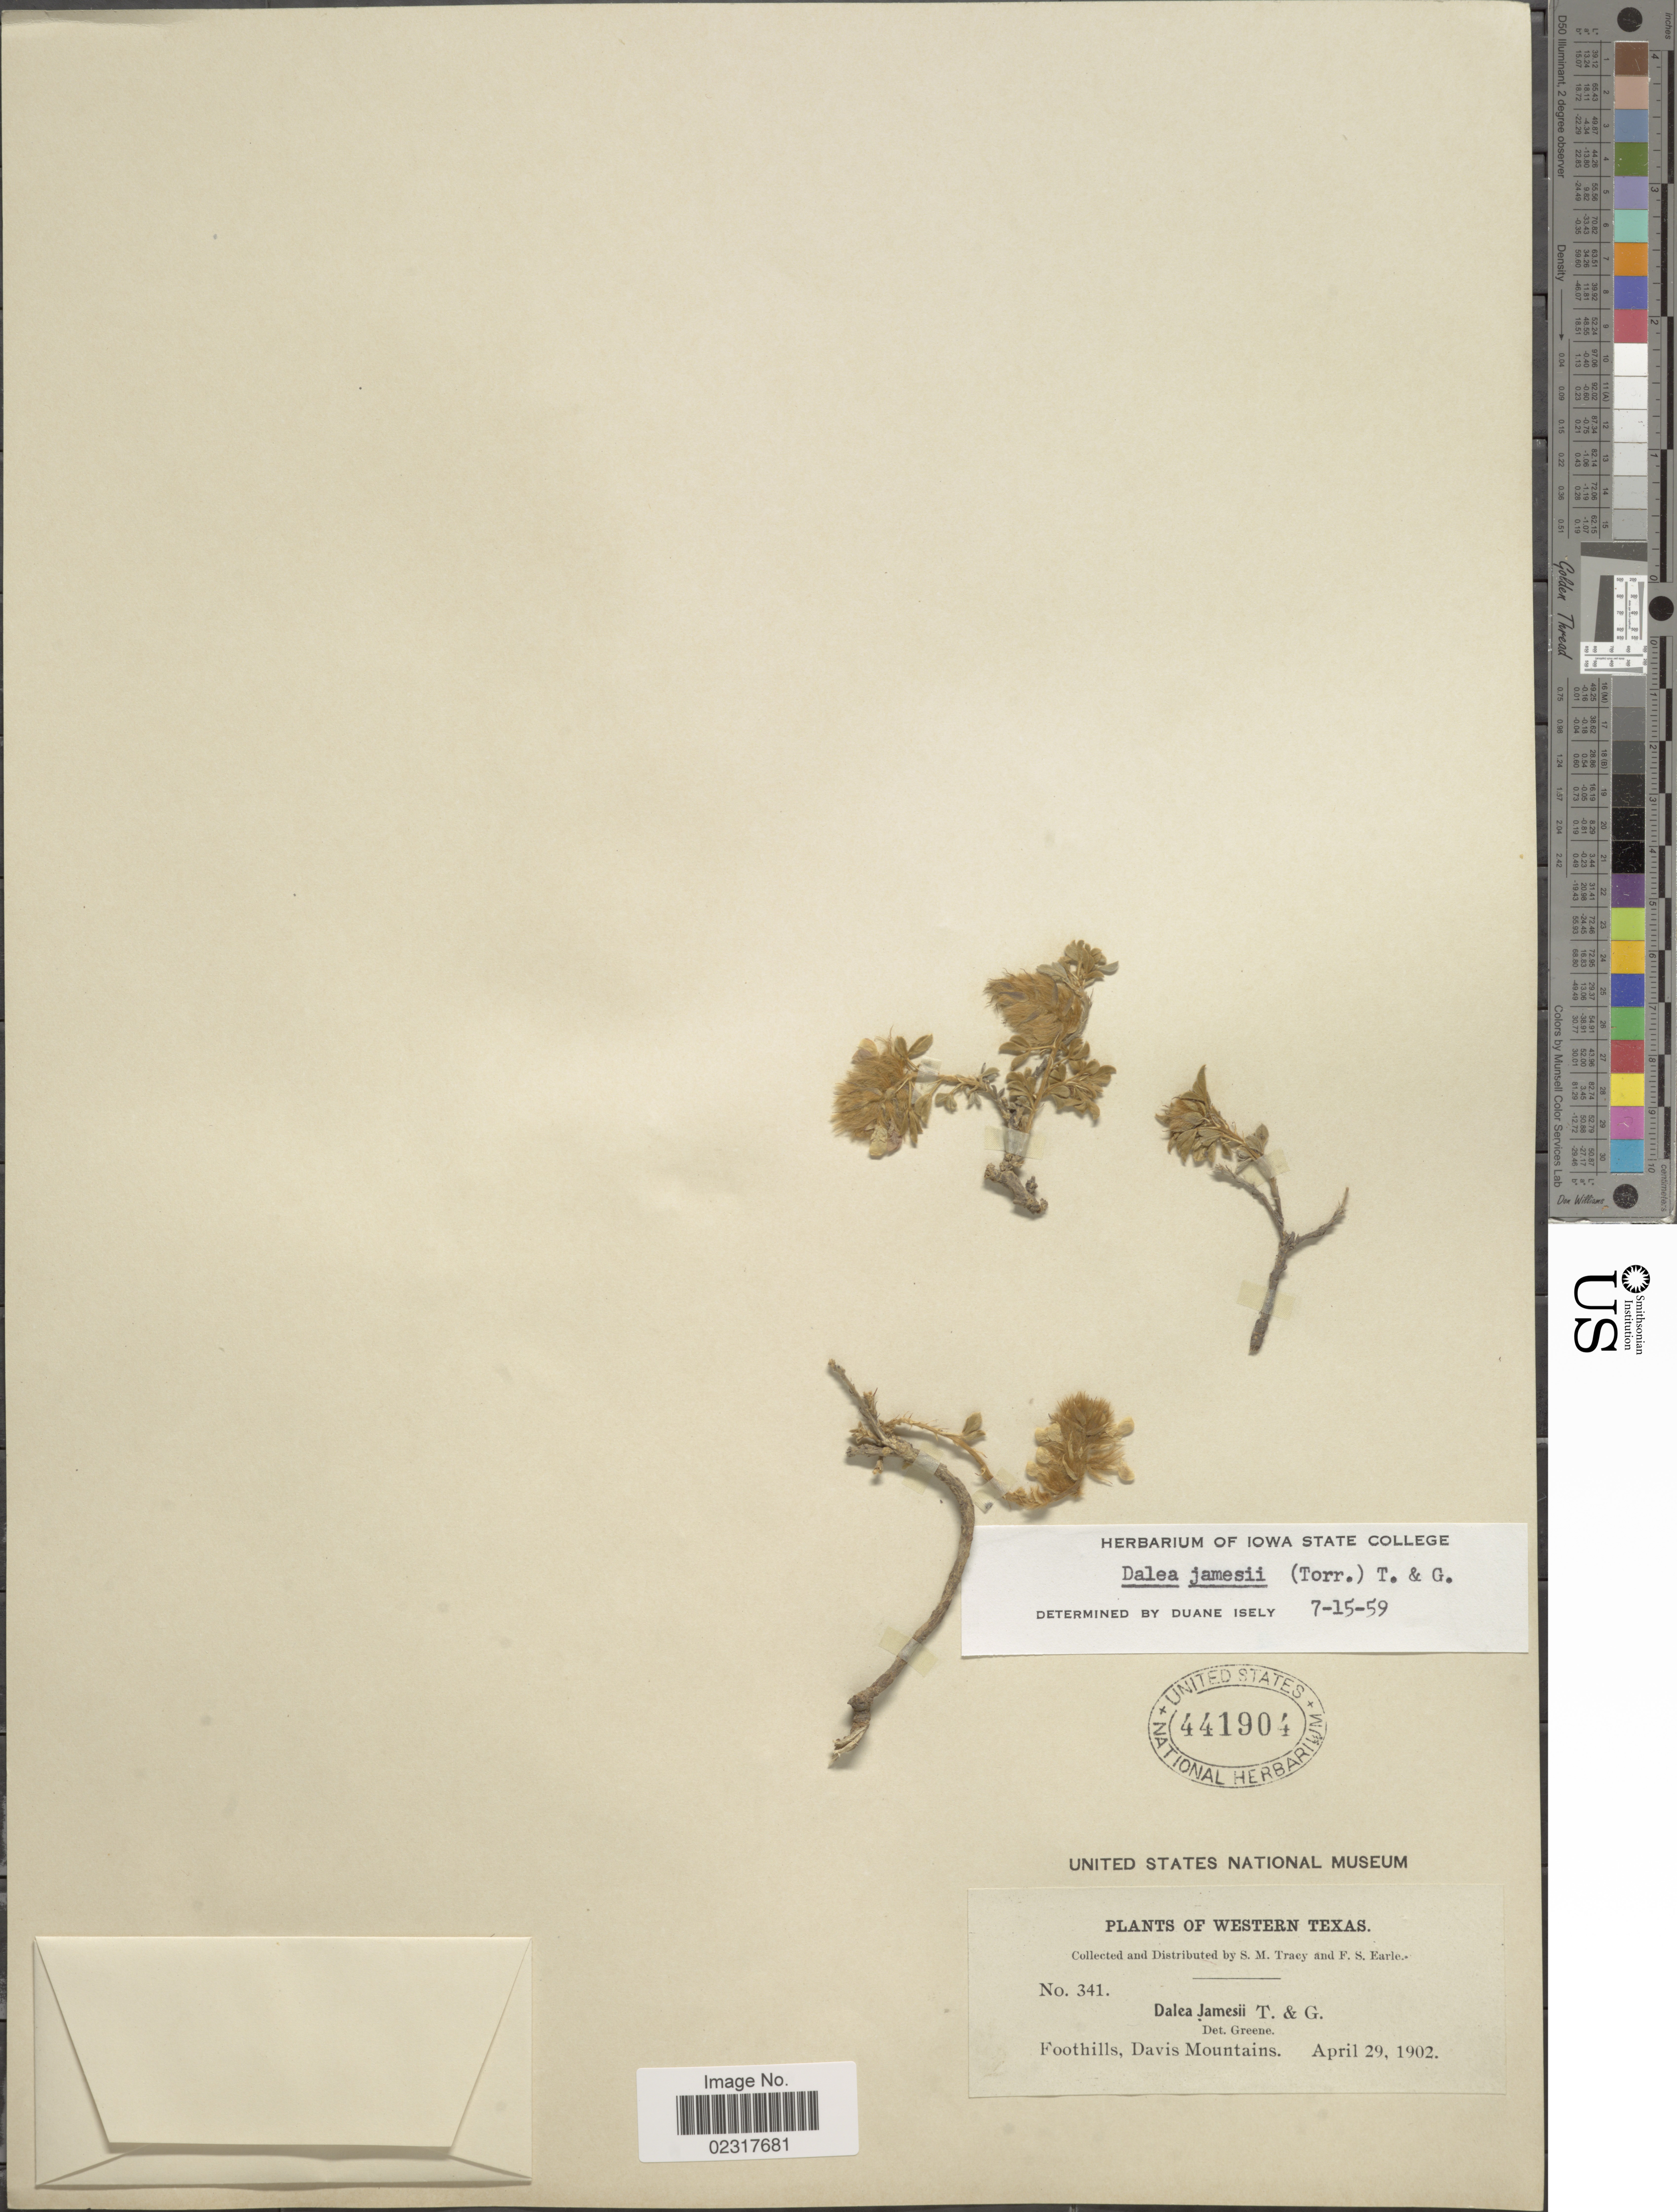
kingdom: Plantae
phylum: Tracheophyta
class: Magnoliopsida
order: Fabales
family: Fabaceae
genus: Dalea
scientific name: Dalea jamesii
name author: (Torr.) Torr. & A. Gray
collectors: S. M. Tracy & F. S. Earle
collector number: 341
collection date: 1902-04-29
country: United States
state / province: Texas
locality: Western Texas, Davis Mountains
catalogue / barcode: US 441904